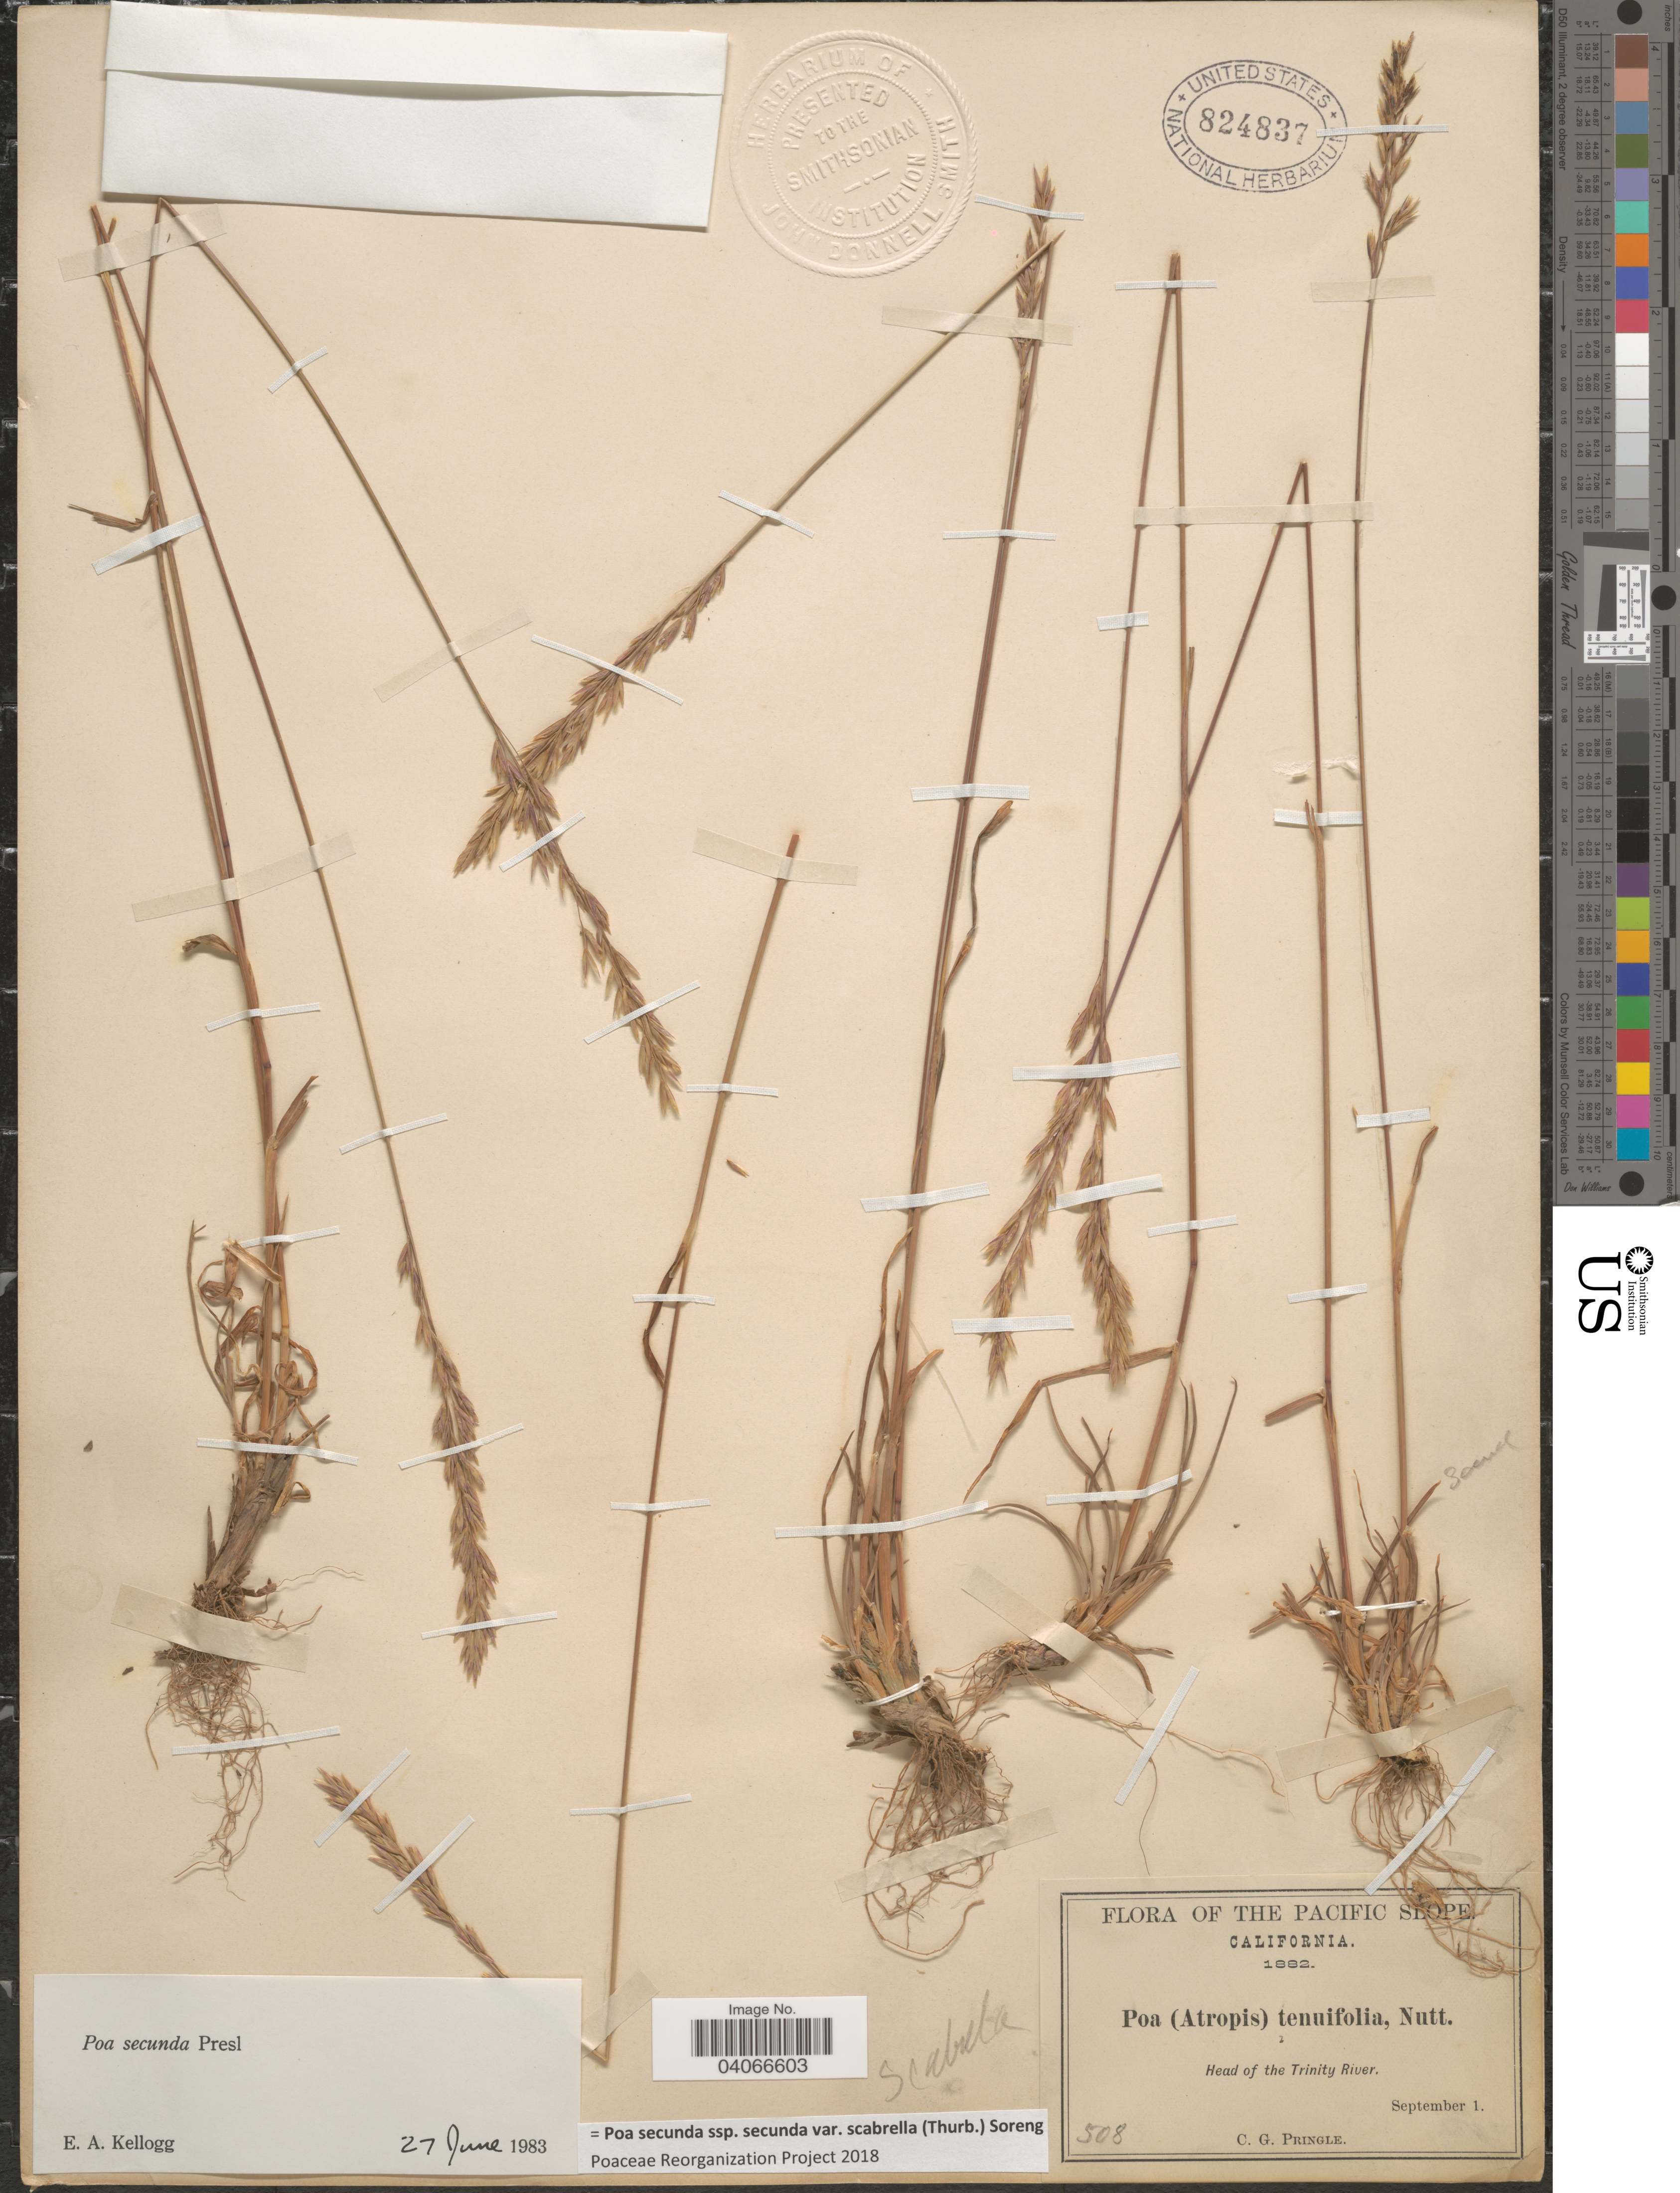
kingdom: Plantae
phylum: Tracheophyta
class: Liliopsida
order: Poales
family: Poaceae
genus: Poa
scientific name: Poa secunda subsp. secunda var. scabrella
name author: (Thurb.) Soreng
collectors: C. G. Pringle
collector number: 508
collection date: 1882-09-01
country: United States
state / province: California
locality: The Pacific Slope. Head of the Trinity River.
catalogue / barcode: US 824837